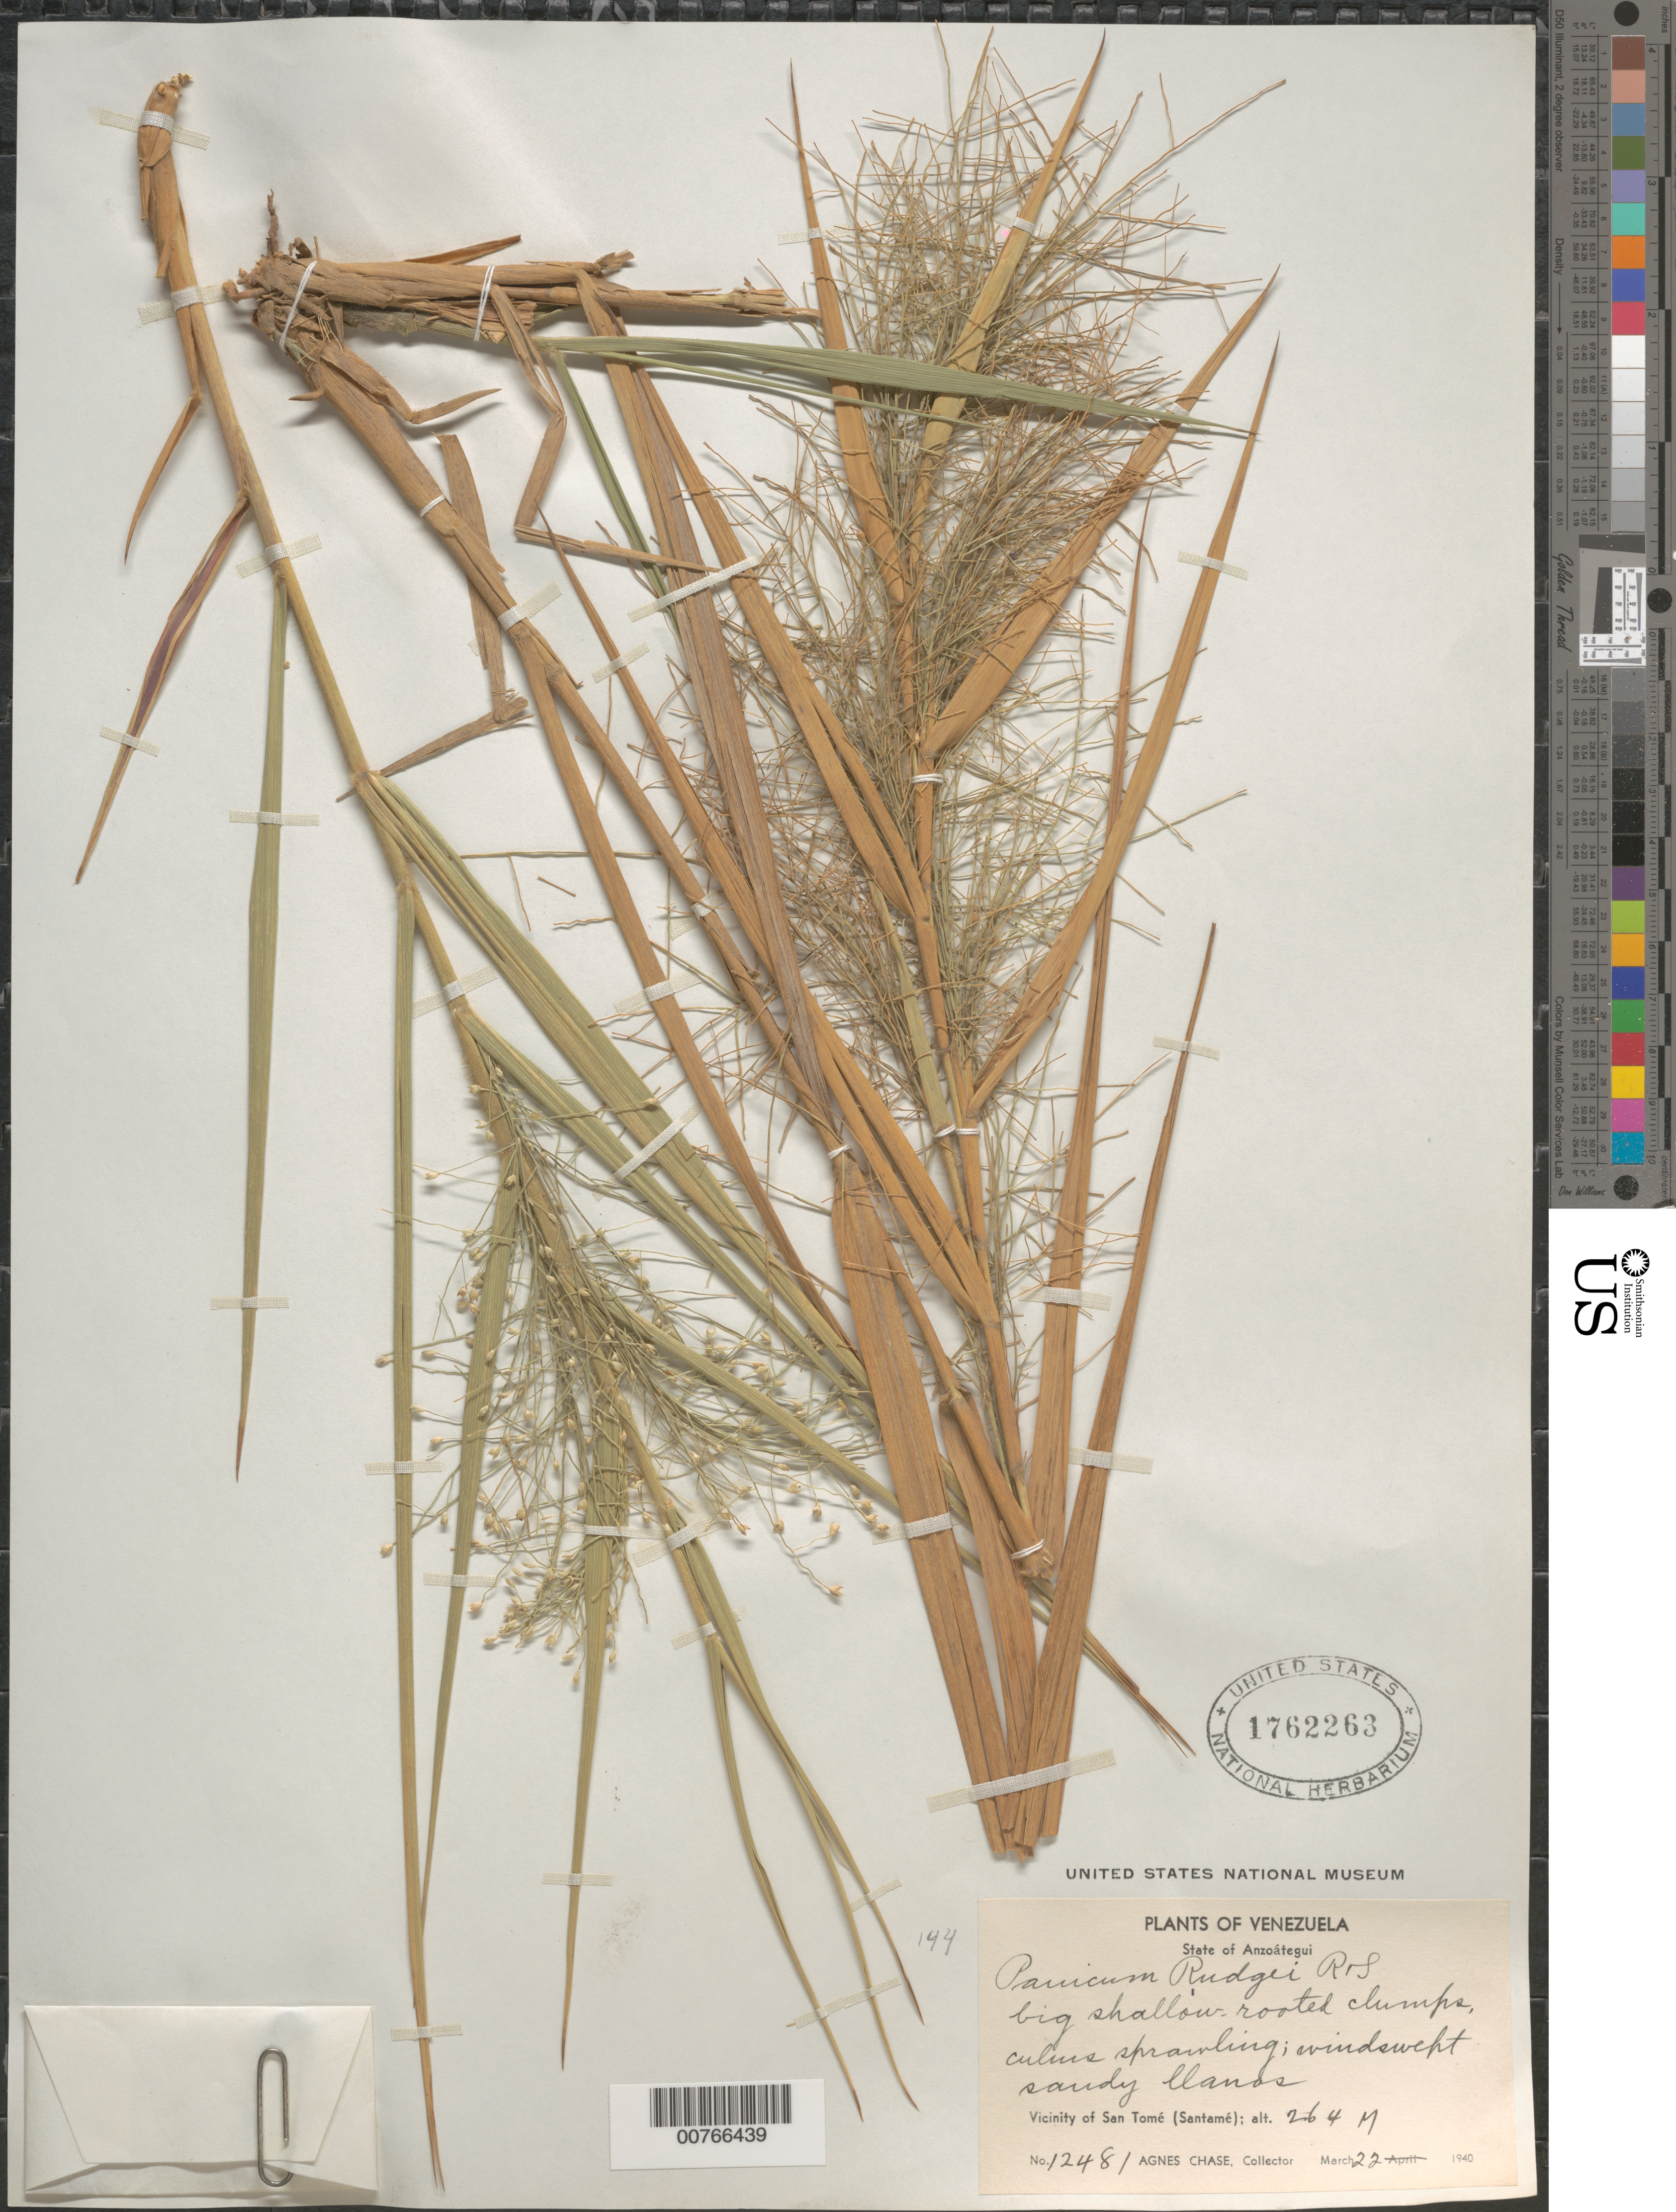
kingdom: Plantae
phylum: Tracheophyta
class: Liliopsida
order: Poales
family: Poaceae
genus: Panicum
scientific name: Panicum rudgei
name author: Roem. & Schult.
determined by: Chase, [M.] Agnes, (US)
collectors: A. Chase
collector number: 12481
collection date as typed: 22 Mar 1940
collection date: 1940-03-22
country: Venezuela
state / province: Anzoátegui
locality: Vicinity of San Tomé (Santamé)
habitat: big shallow-rooted clumps, culms sprawling; windswept sandy llanos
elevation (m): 264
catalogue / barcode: US 1762263